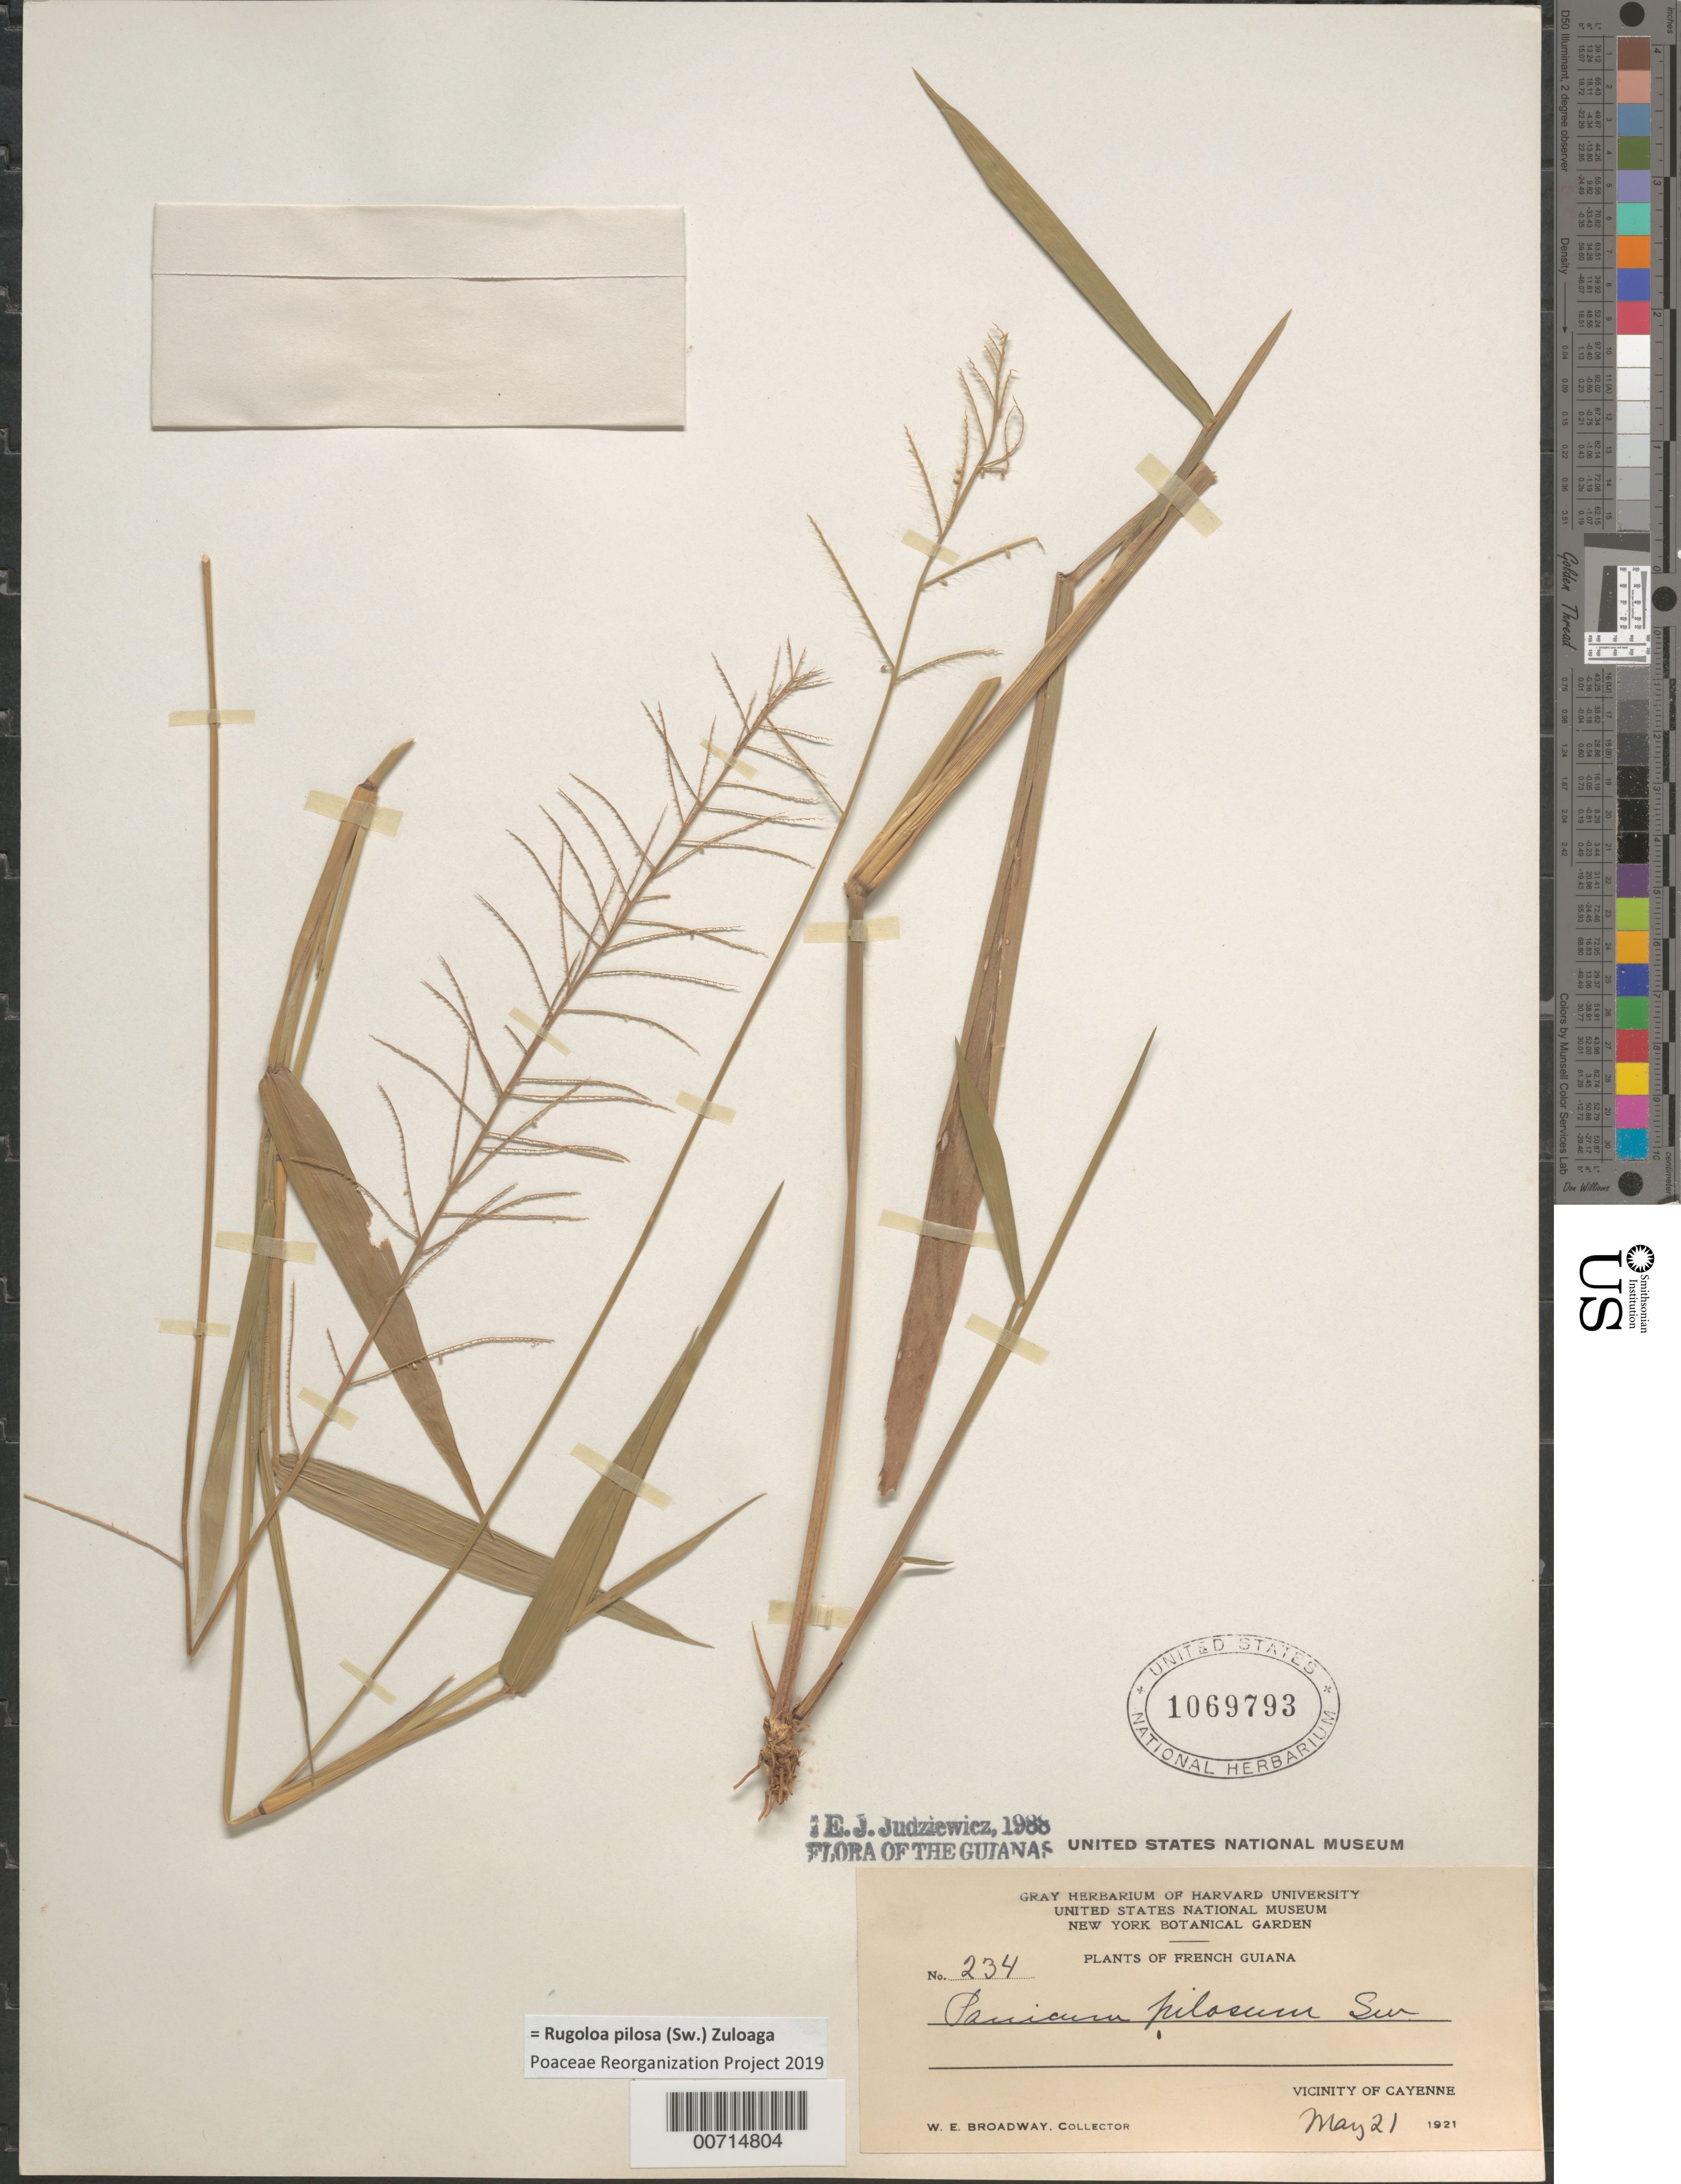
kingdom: Plantae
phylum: Tracheophyta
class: Liliopsida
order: Poales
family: Poaceae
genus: Panicum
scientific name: Panicum pilosum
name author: Sw.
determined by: Judziewicz, E. J.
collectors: W. E. Broadway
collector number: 234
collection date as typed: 21-May-21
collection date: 1921-05-21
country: French Guiana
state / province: Cayenne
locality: Cayenne, vic.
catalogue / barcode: US 1069793